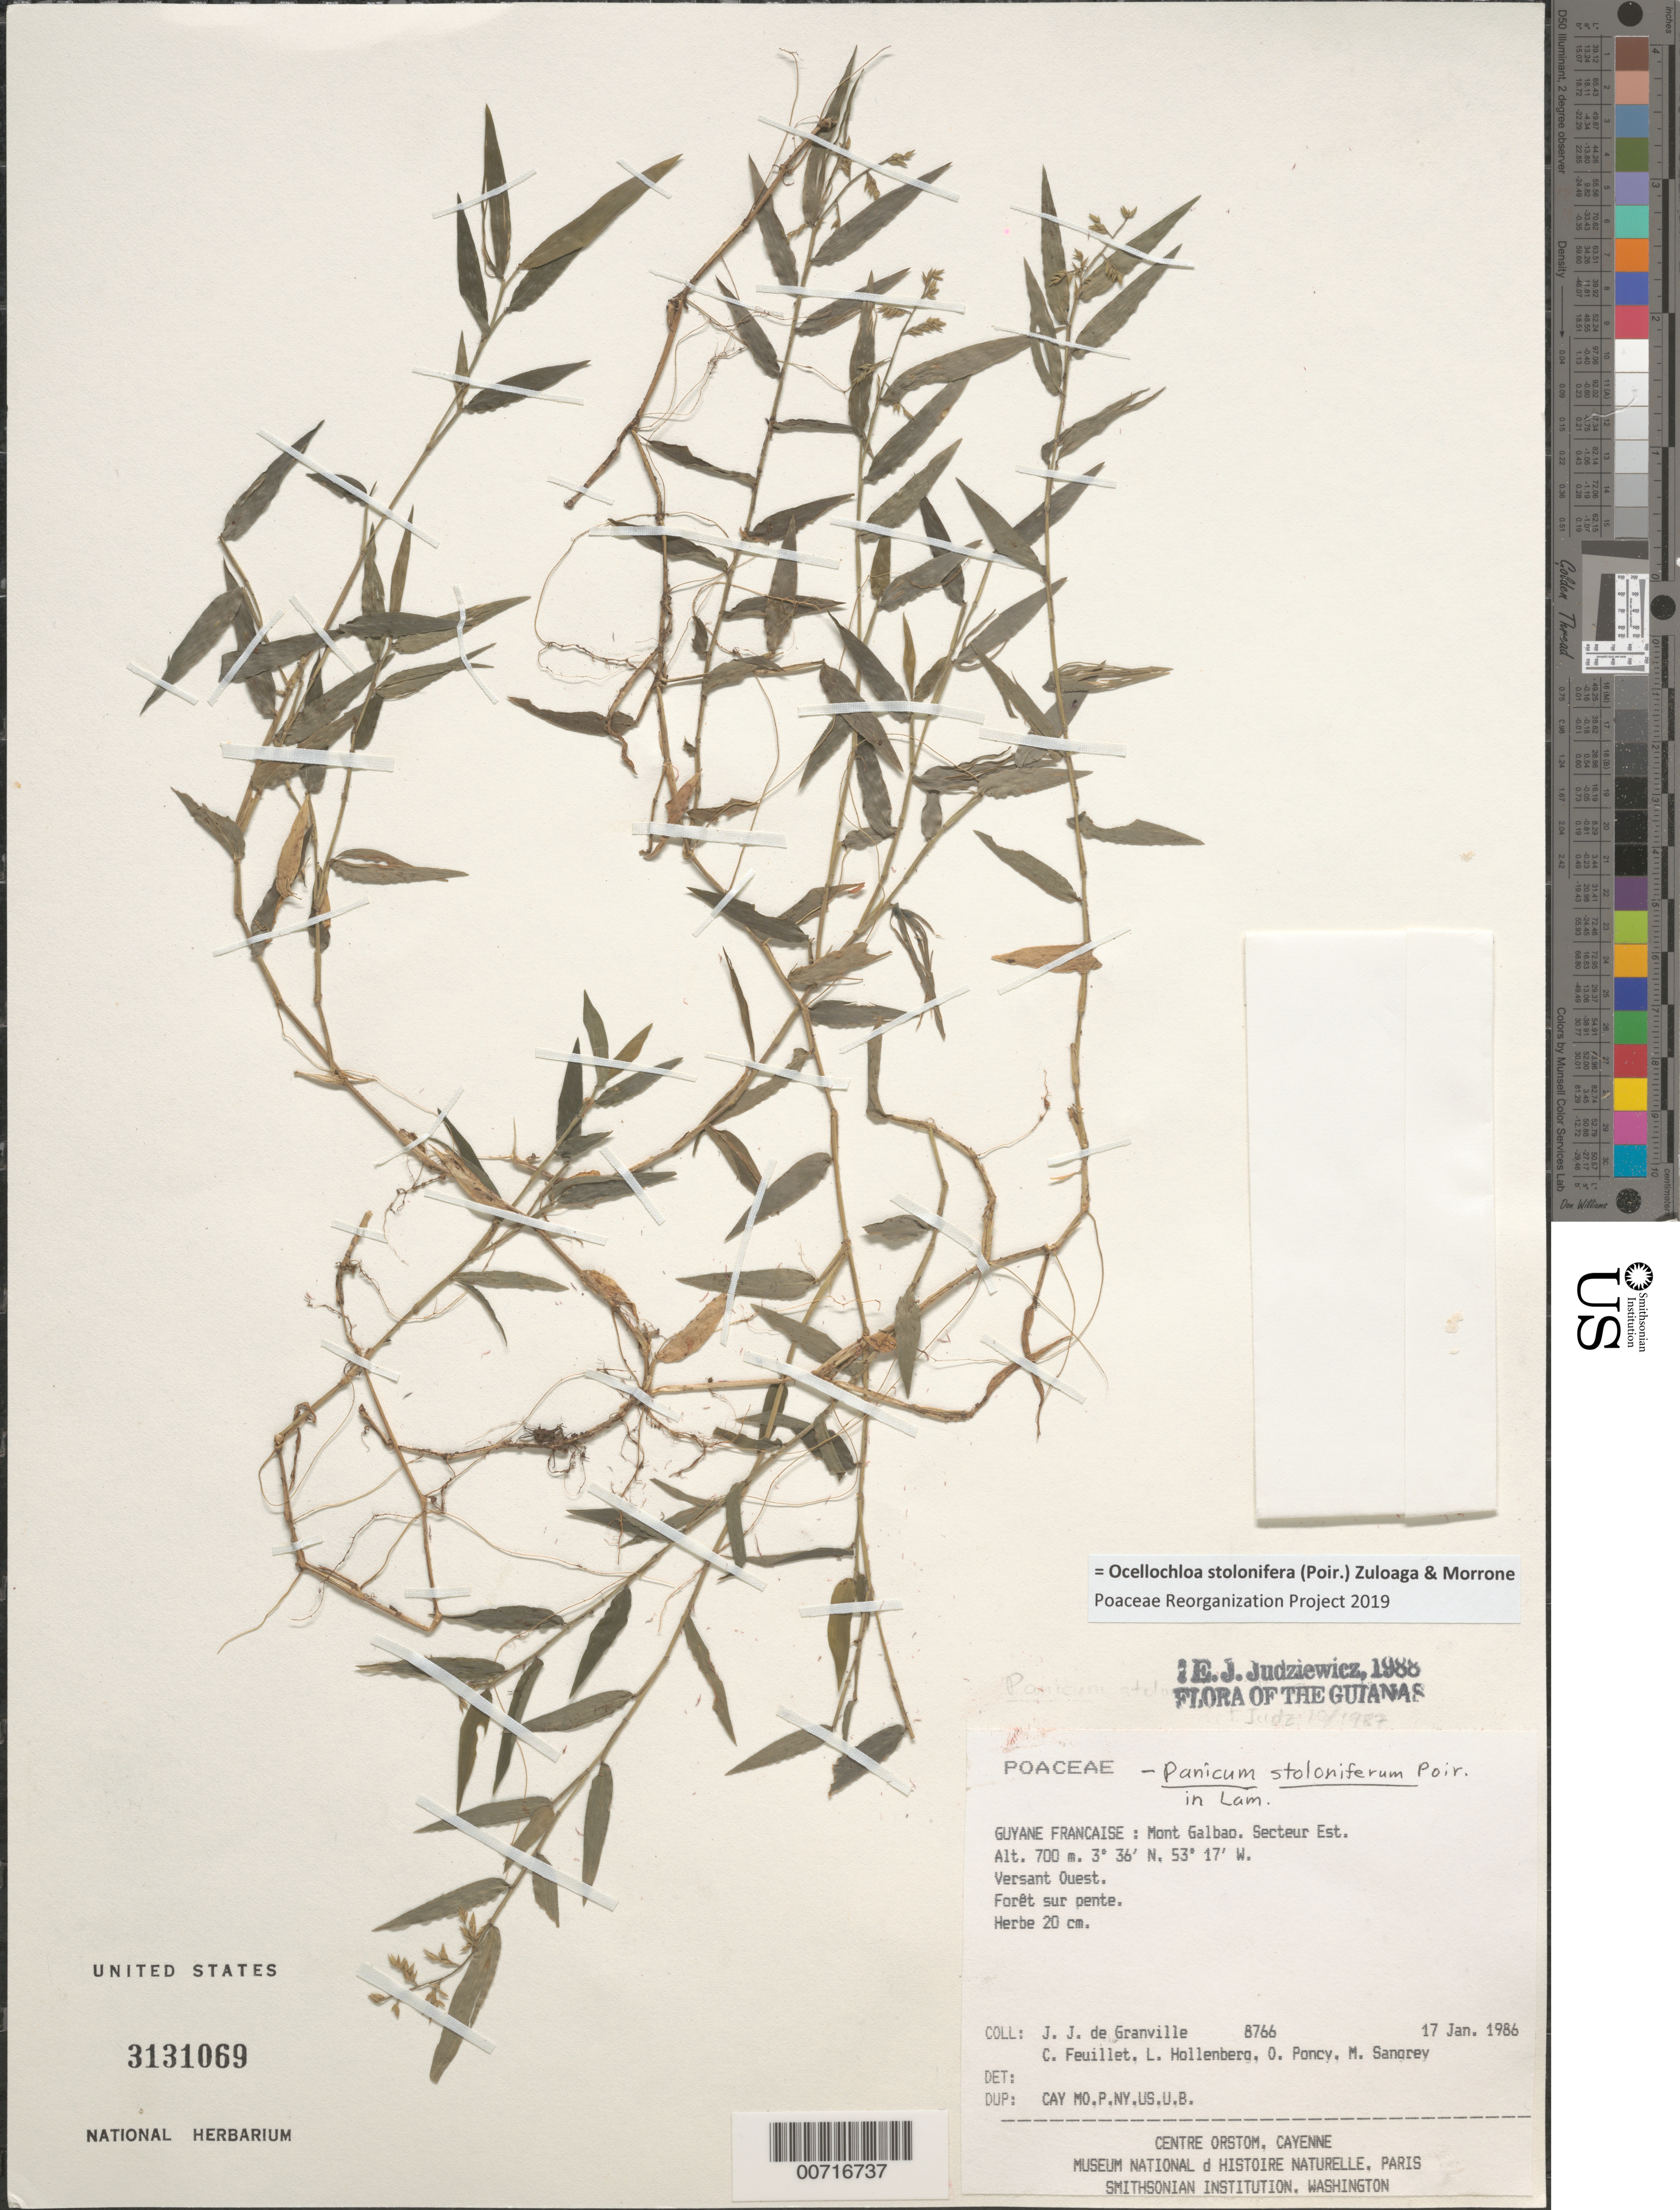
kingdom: Plantae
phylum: Tracheophyta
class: Liliopsida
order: Poales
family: Poaceae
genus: Panicum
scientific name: Panicum stoloniferum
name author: Poir.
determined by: Judziewicz, E. J.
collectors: J.-J. de Granville, C. Feuillet, L. Hollenberg, O. Poncy & M. S. Sangrey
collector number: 8766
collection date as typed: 17-Jan-86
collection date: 1986-01-17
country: French Guiana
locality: Mont Galbao. Secteur Est. Versant Ouest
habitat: Forêt sur pente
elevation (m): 700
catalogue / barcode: US 3131069